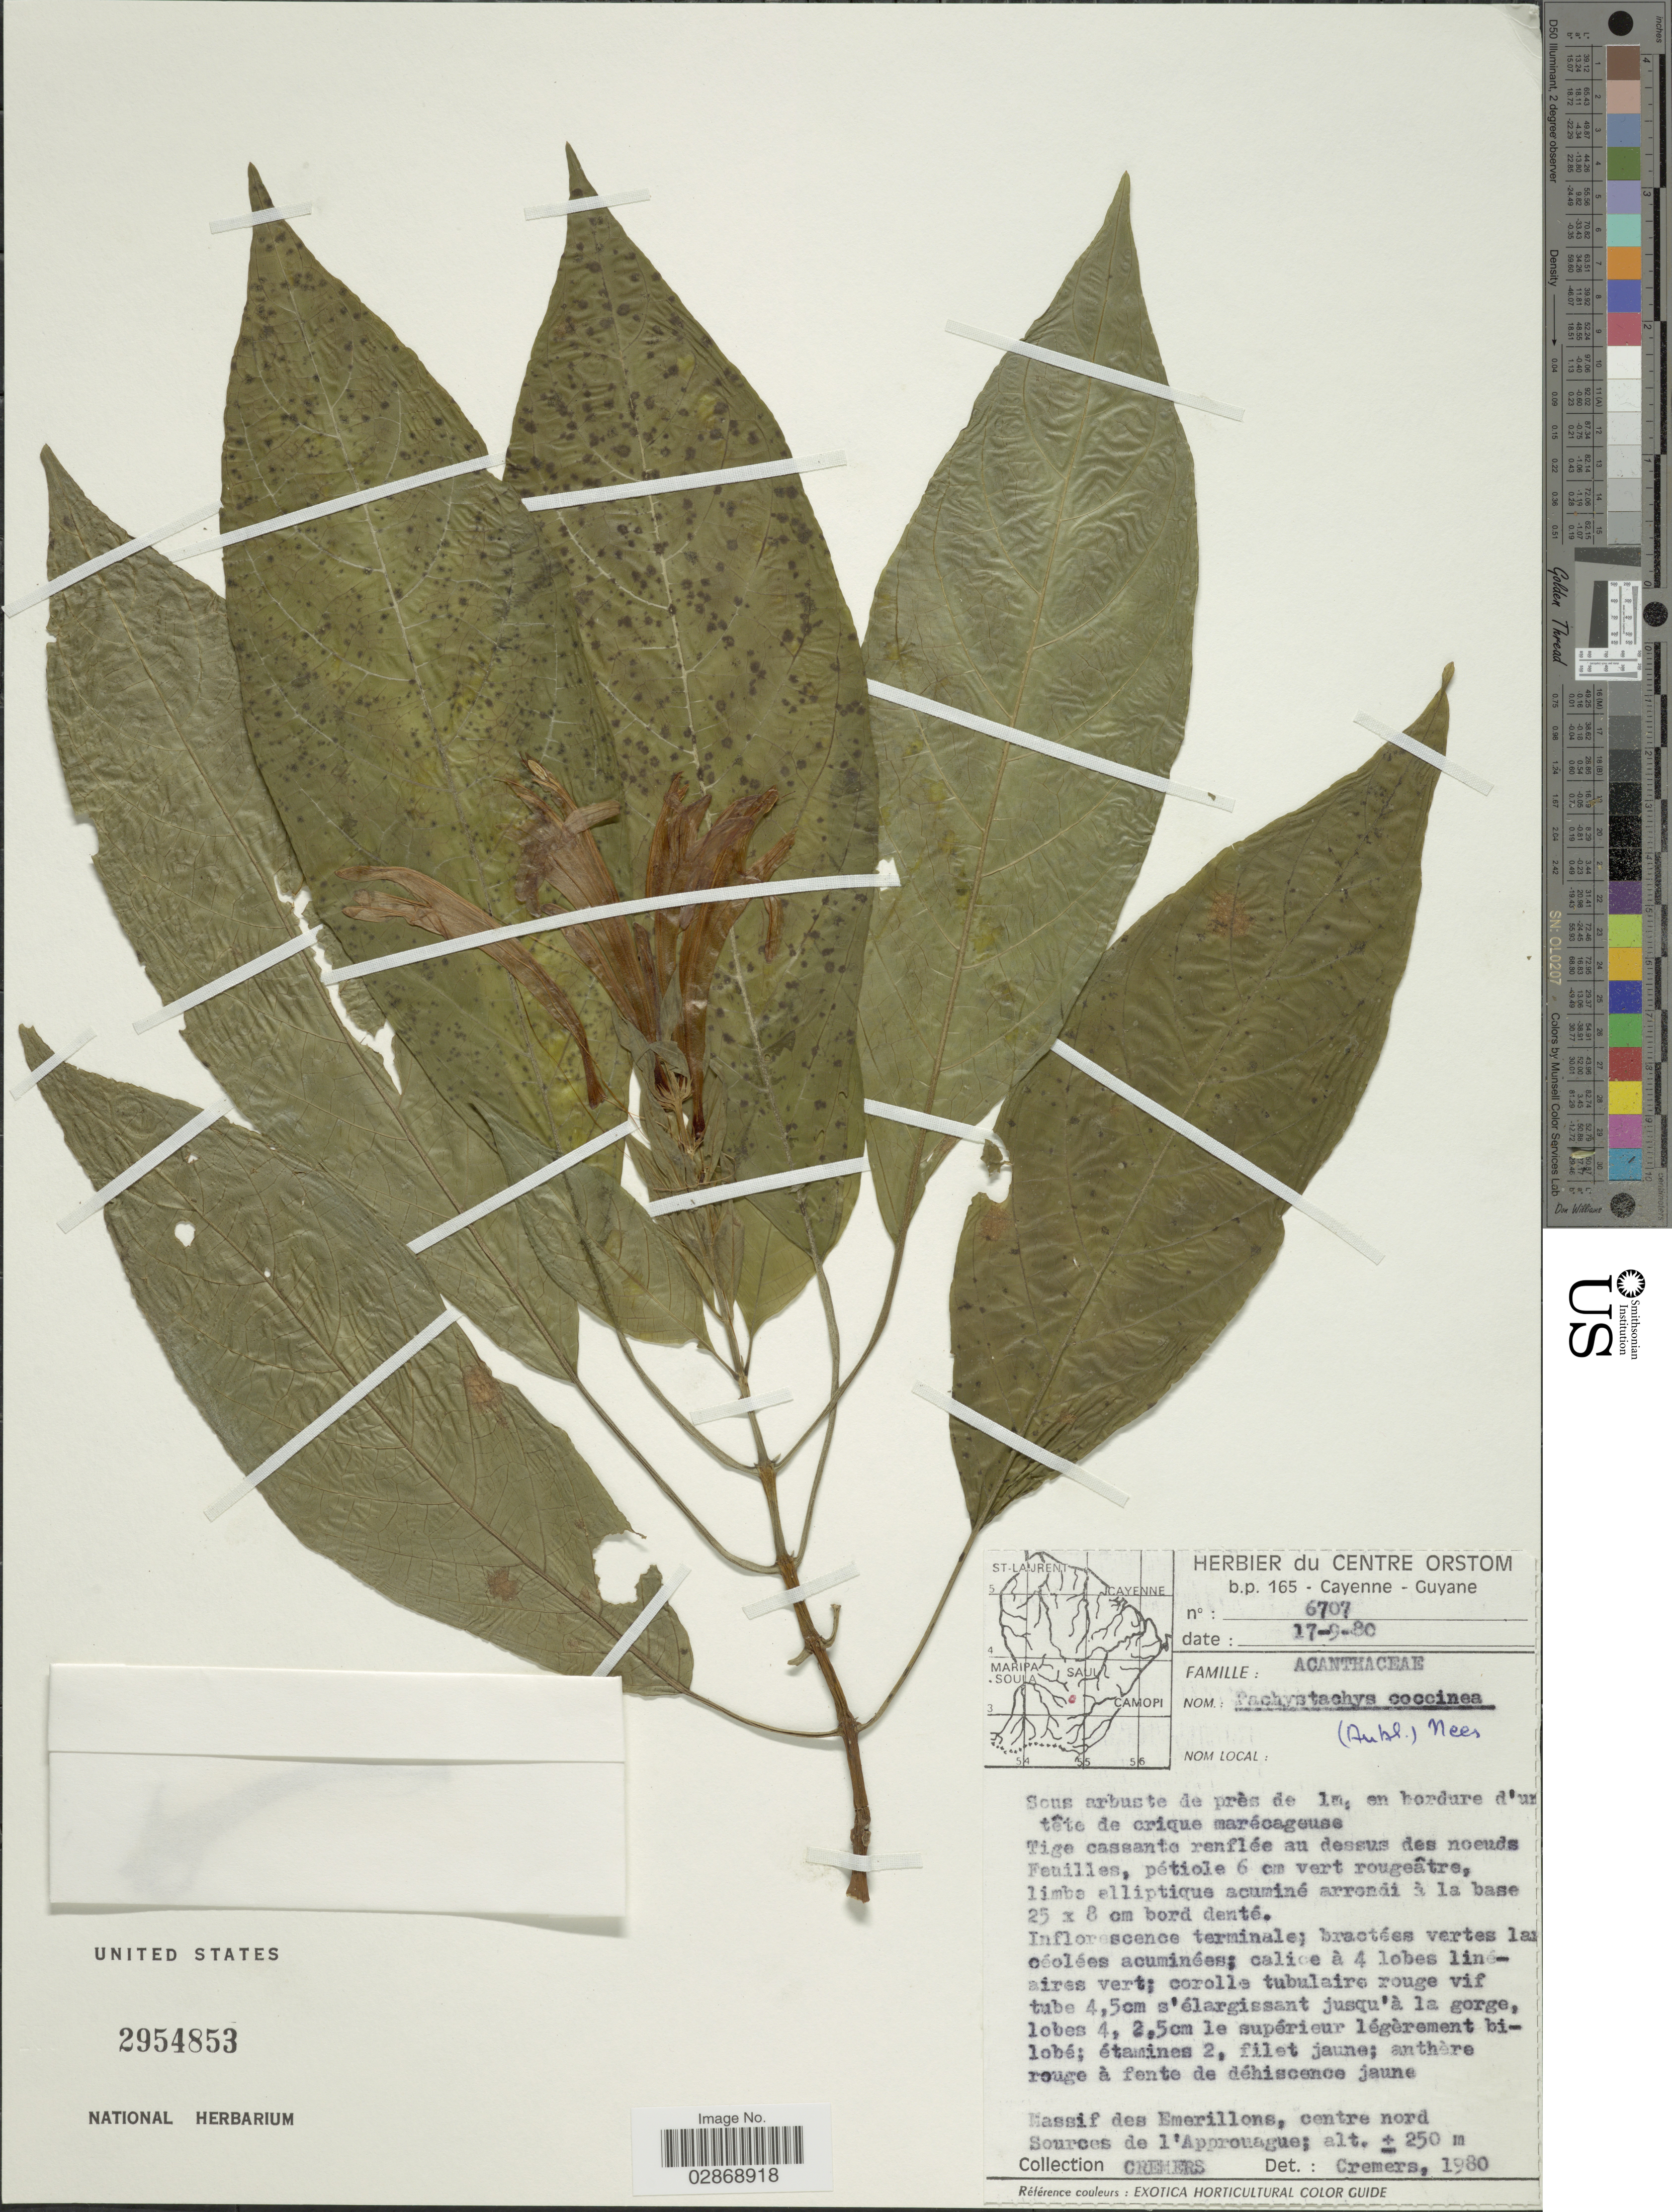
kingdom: Plantae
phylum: Tracheophyta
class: Magnoliopsida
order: Lamiales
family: Acanthaceae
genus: Pachystachys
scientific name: Pachystachys coccinea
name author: (Aubl.) Nees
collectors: G. Cremers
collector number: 6707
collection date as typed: Transcribed d/m/y: 17/9/80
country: French Guiana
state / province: Cayenne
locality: Massif des Emerillons, centre nord Sources de l'Approuague.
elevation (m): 250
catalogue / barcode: US 2954853